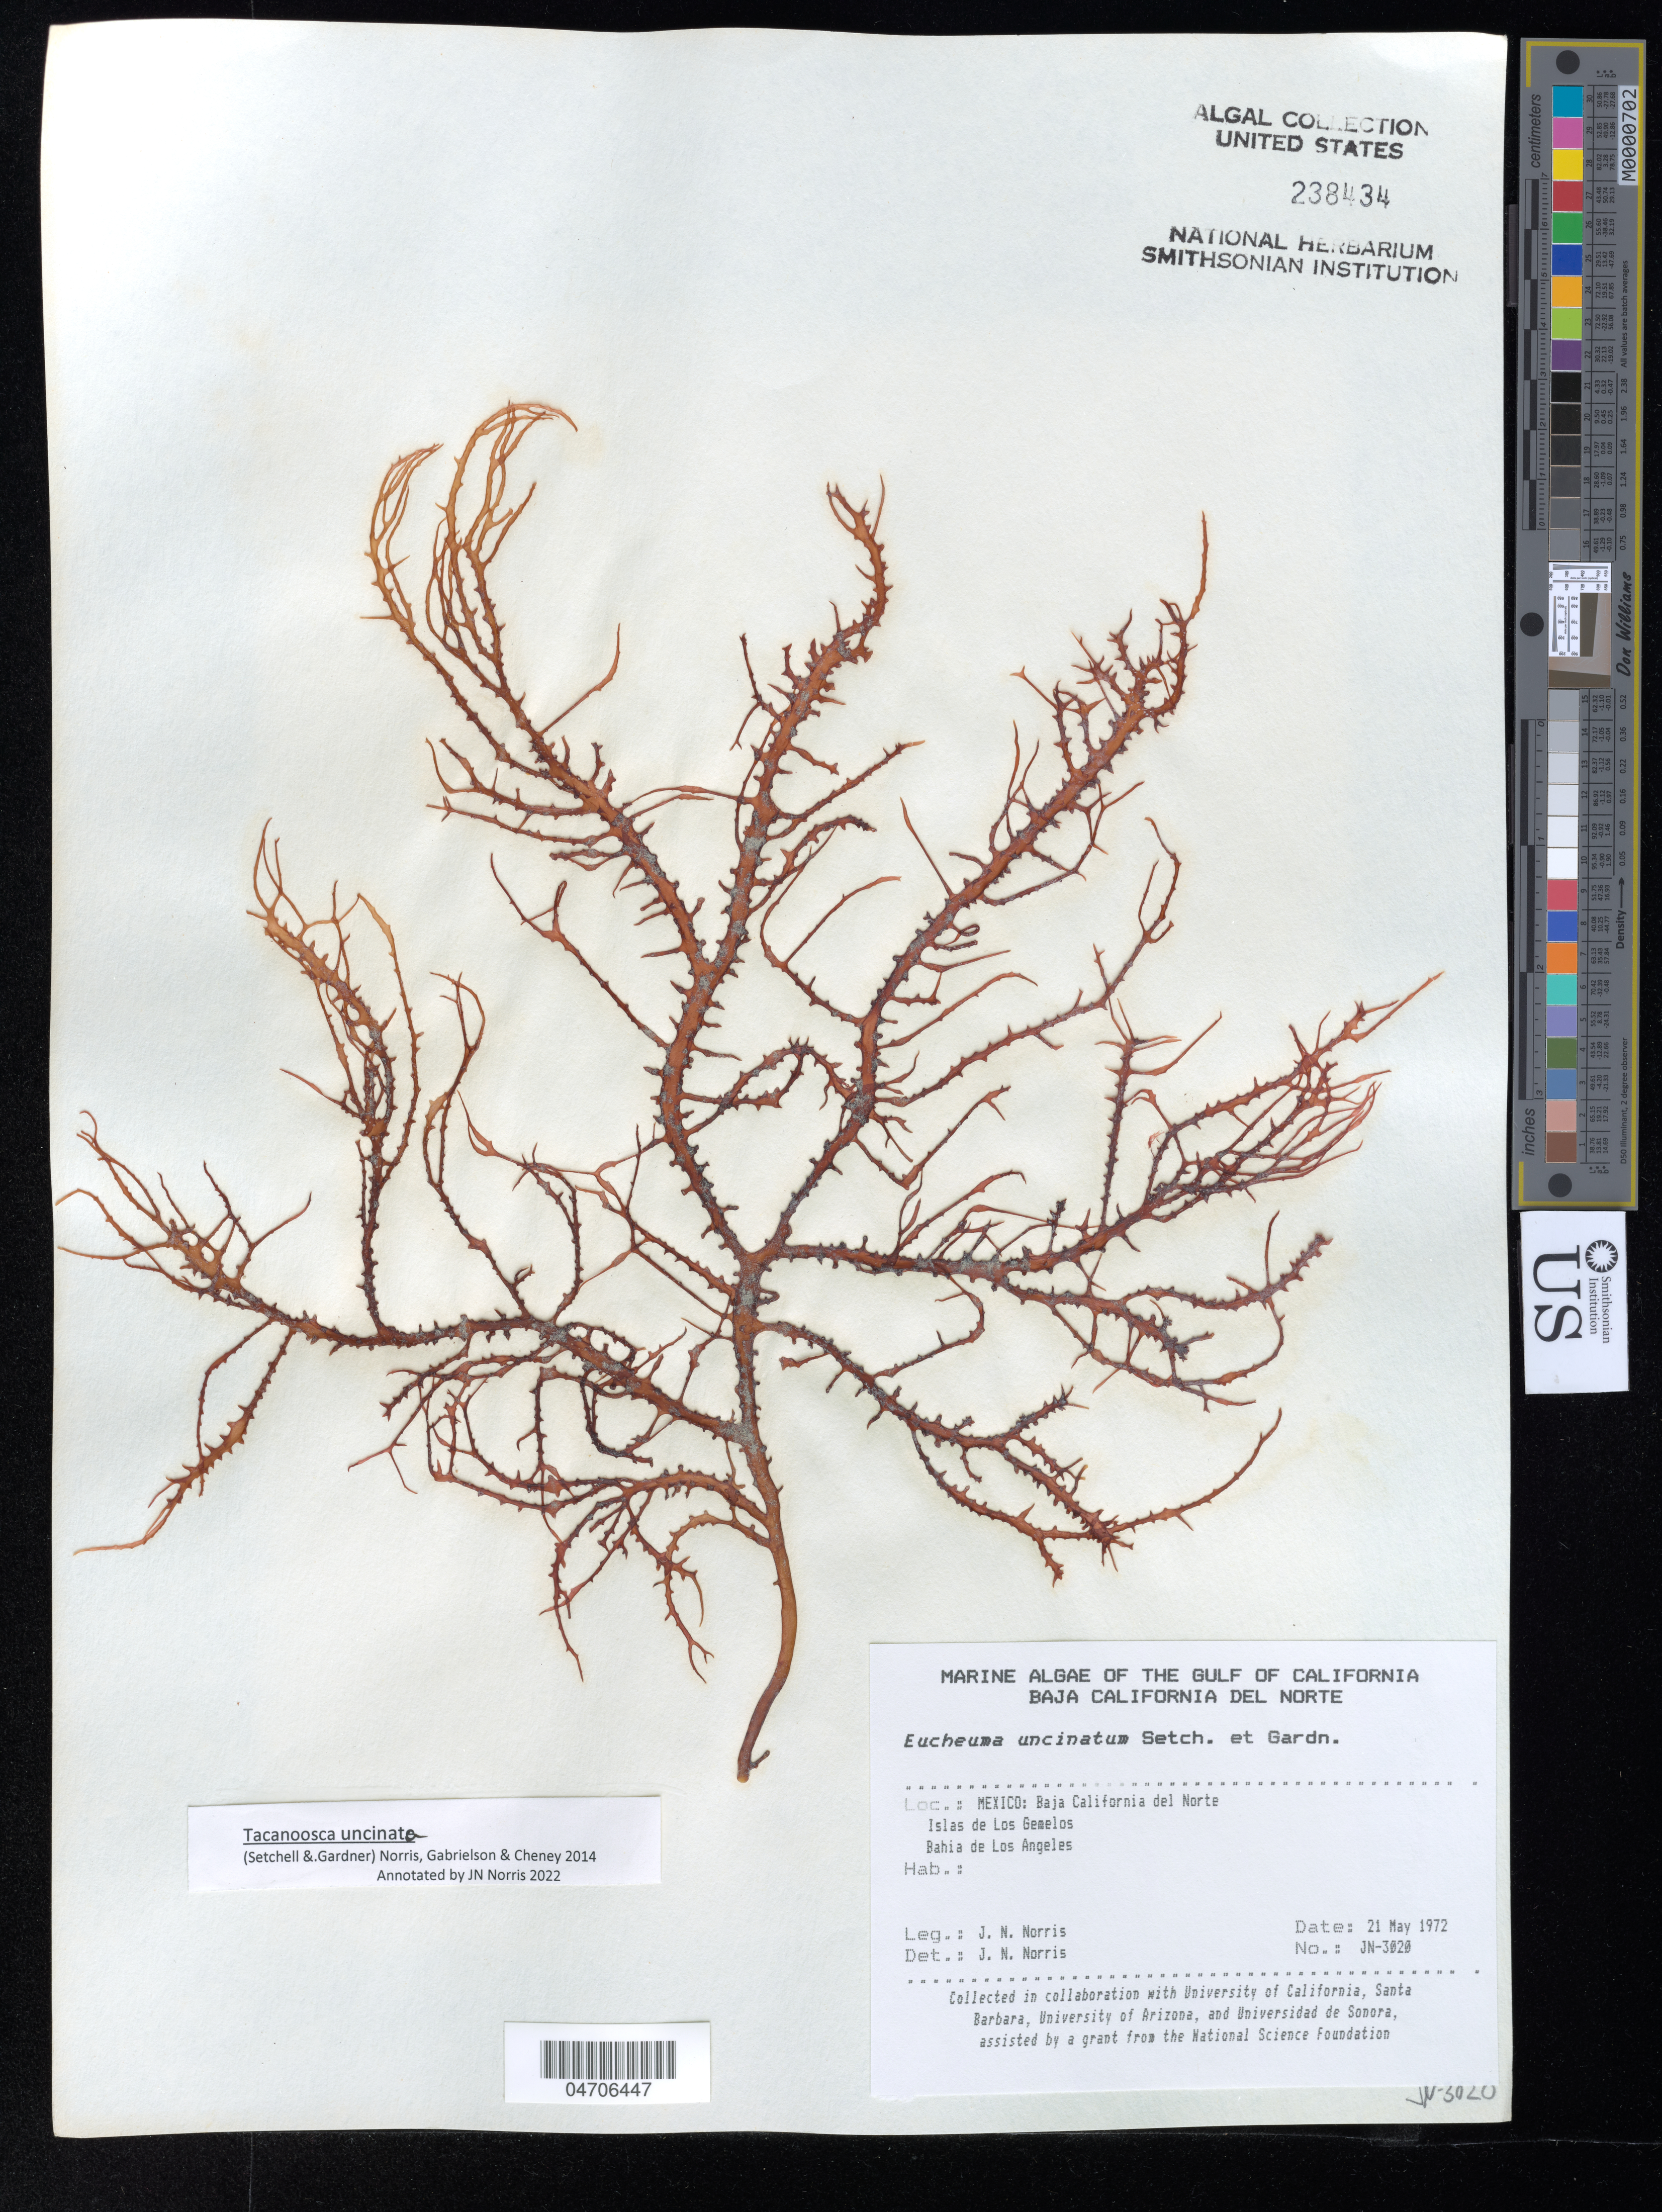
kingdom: Plantae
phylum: Rhodophyta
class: Florideophyceae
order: Gigartinales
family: Solieriaceae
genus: Tacanoosca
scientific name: Tacanoosca uncinata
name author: (Setchell & N.L. Gardner) J.N. Norris et al.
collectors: J. Norris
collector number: JN-3020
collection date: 1972-05-21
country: Mexico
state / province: Baja California Norte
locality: The Gulf of California. Islas de Los Gemelos. Bahia de Los Angeles.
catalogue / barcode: US 238434